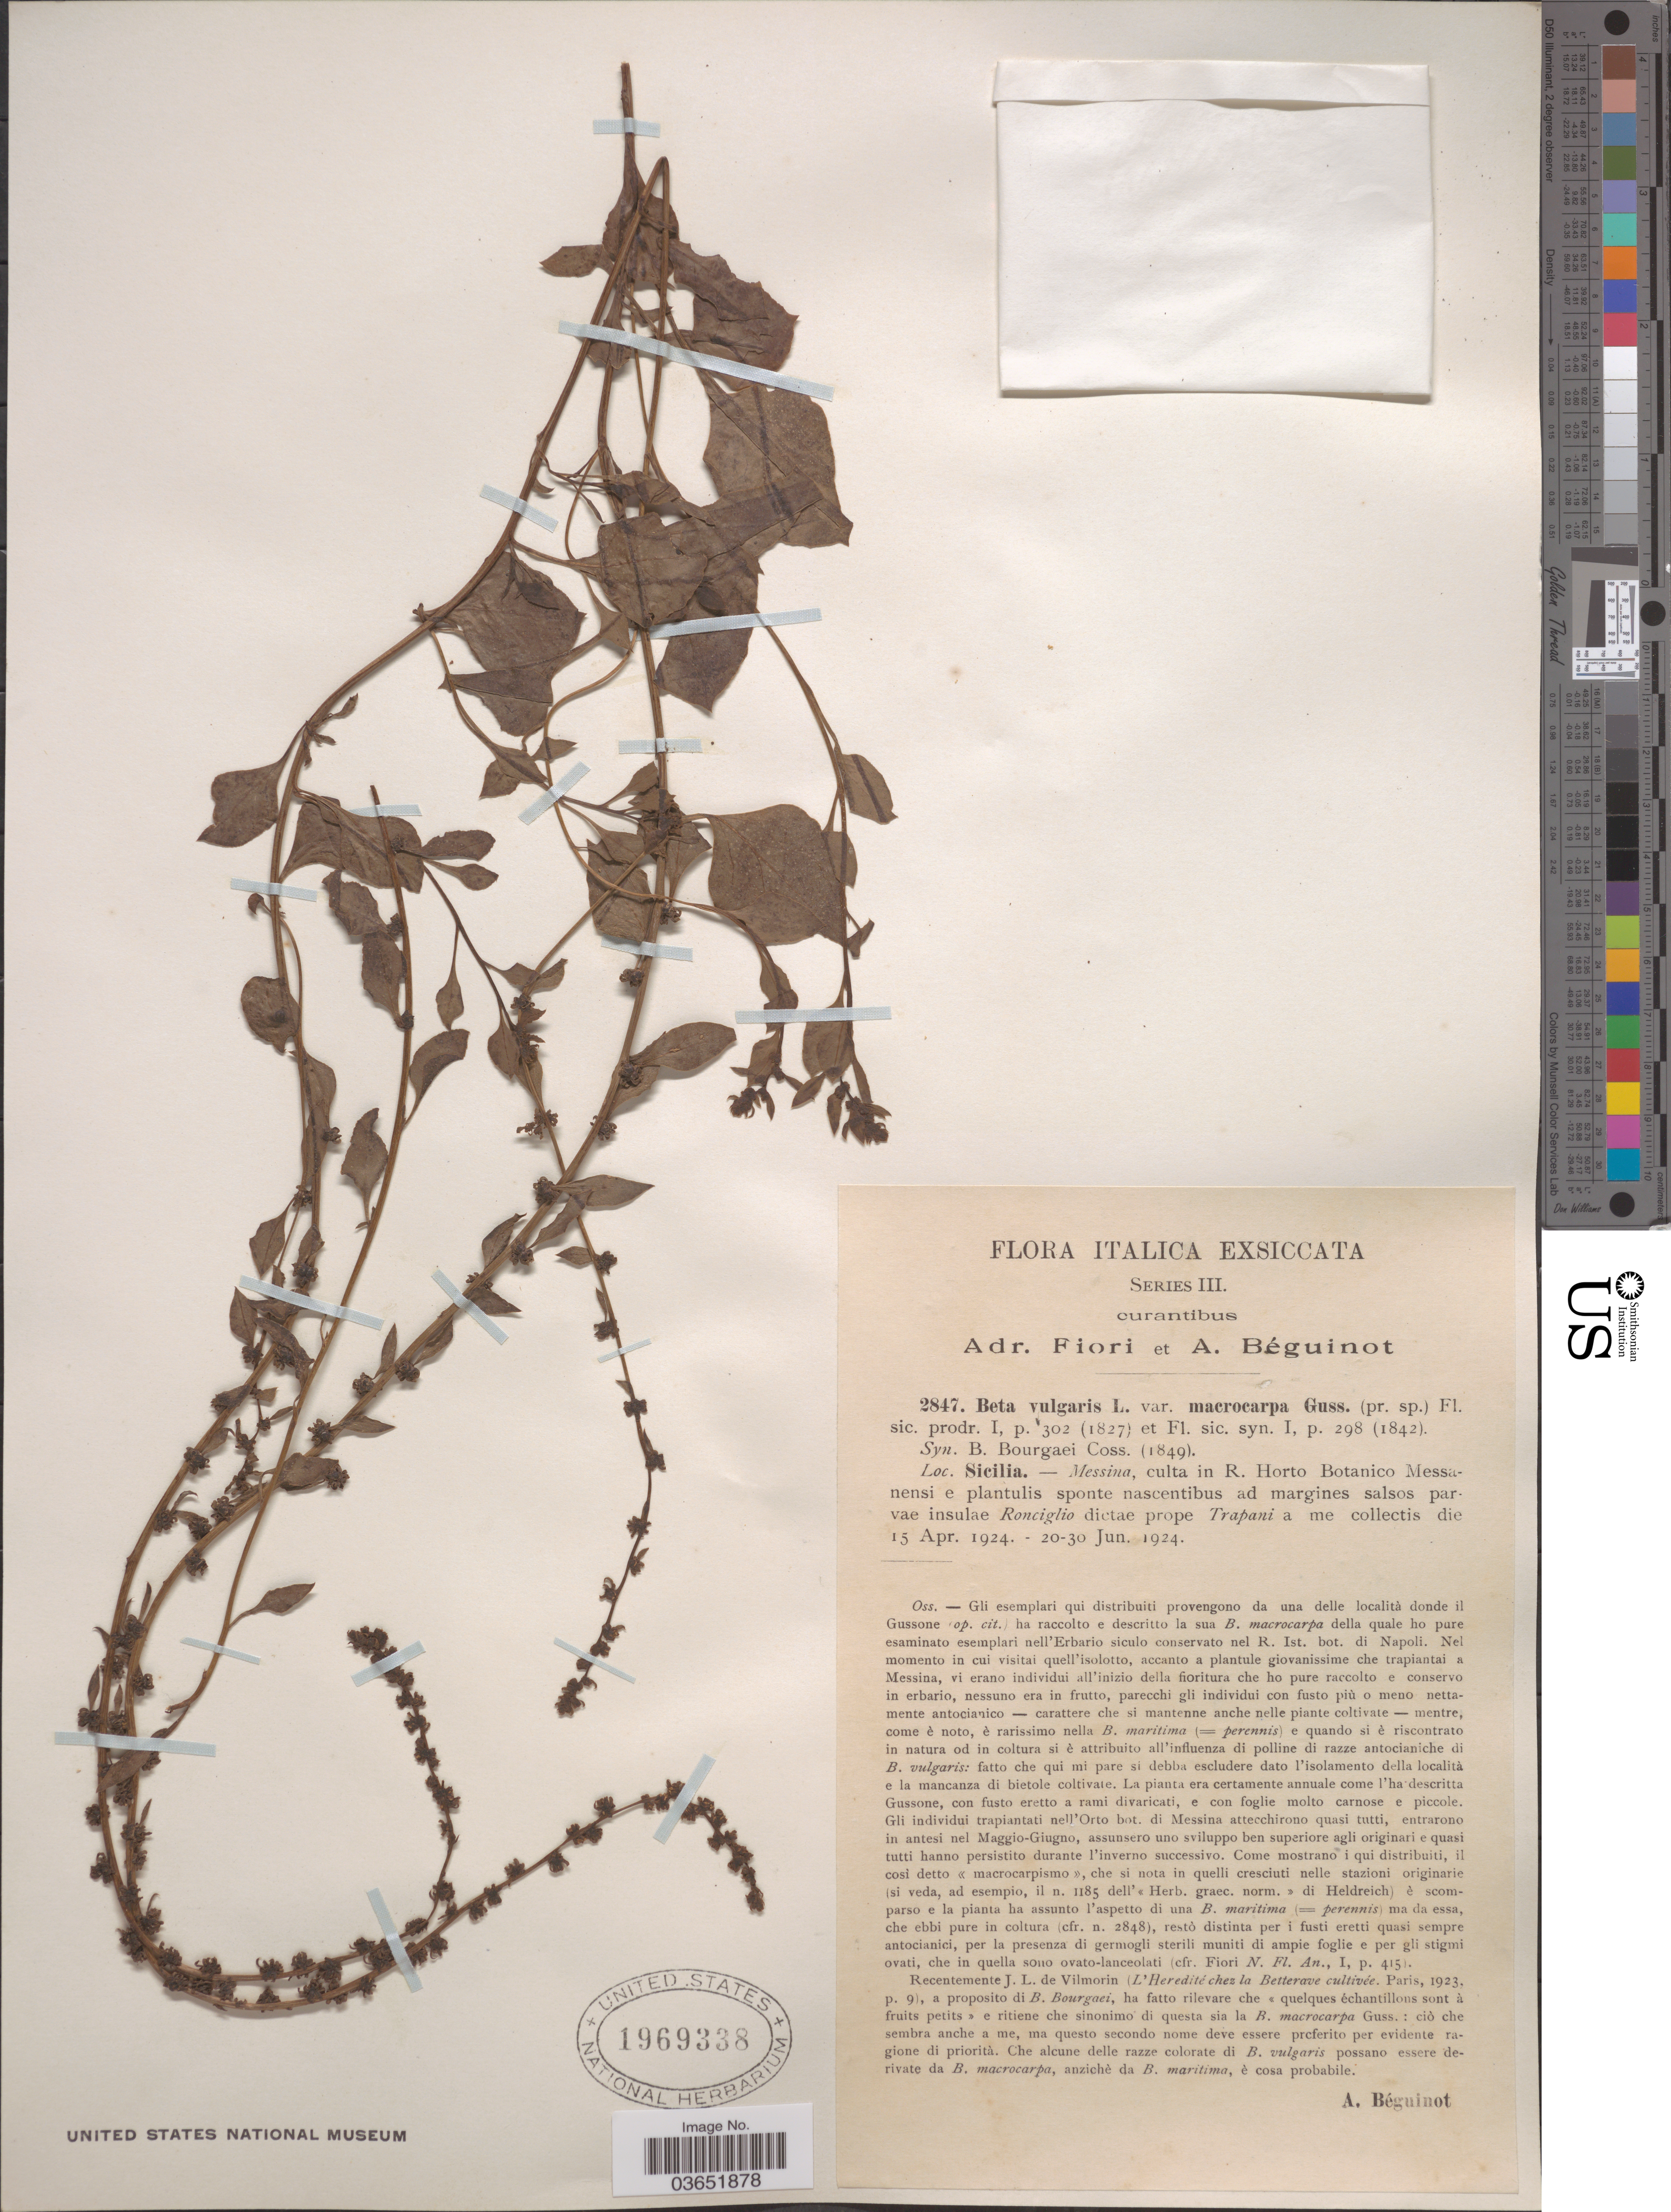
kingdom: Plantae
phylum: Tracheophyta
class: Magnoliopsida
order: Caryophyllales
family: Amaranthaceae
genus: Beta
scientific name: Beta vulgaris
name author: L.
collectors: A. Béguinot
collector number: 2847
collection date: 1924-04-15/1924-06-30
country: Italy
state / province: Siciliana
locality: Sicilia. - Messina. R. Horto Botanico Messanensi e plantulis sponte nascentibus ad margines salsos parvae insulae Ronciglio dictae prope Trapani a me collectis.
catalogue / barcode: US 1969338